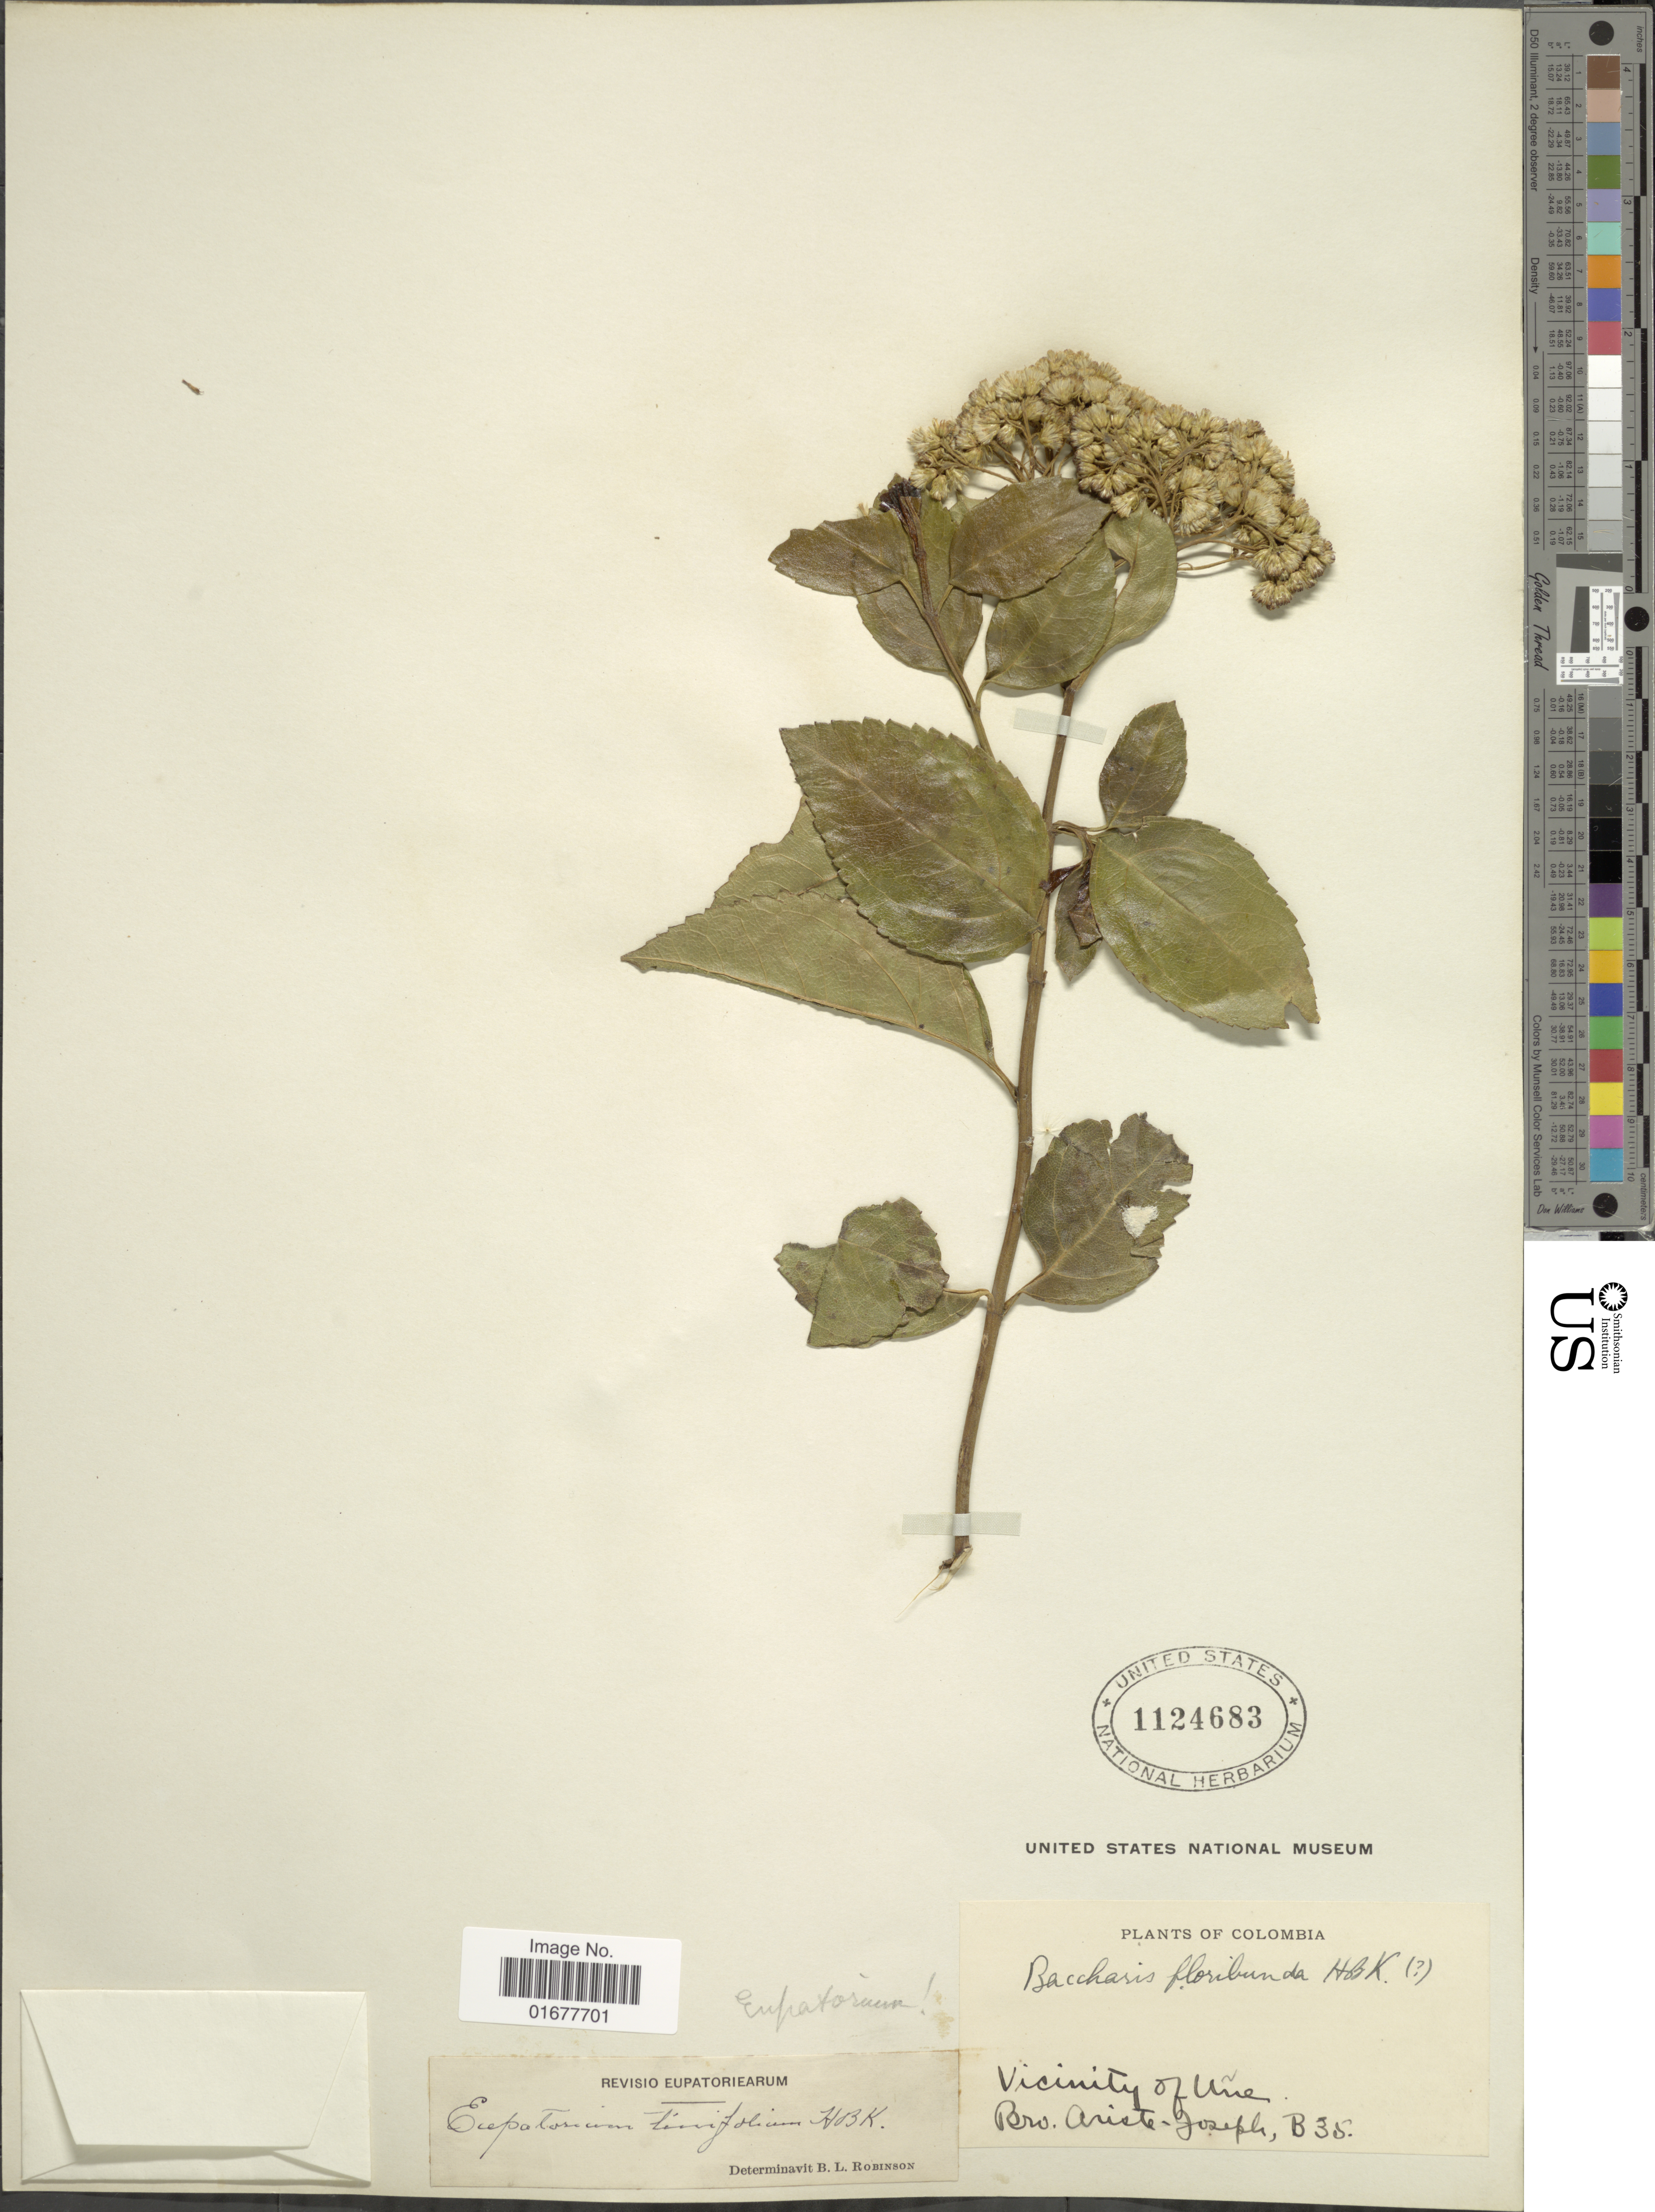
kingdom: Plantae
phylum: Tracheophyta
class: Magnoliopsida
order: Asterales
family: Asteraceae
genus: Ageratina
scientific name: Ageratina tinifolia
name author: (Kunth) R.M. King & H. Rob.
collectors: Bro. Ariste-Joseph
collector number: B35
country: Colombia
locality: Vicinity of Une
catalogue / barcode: US 1124683